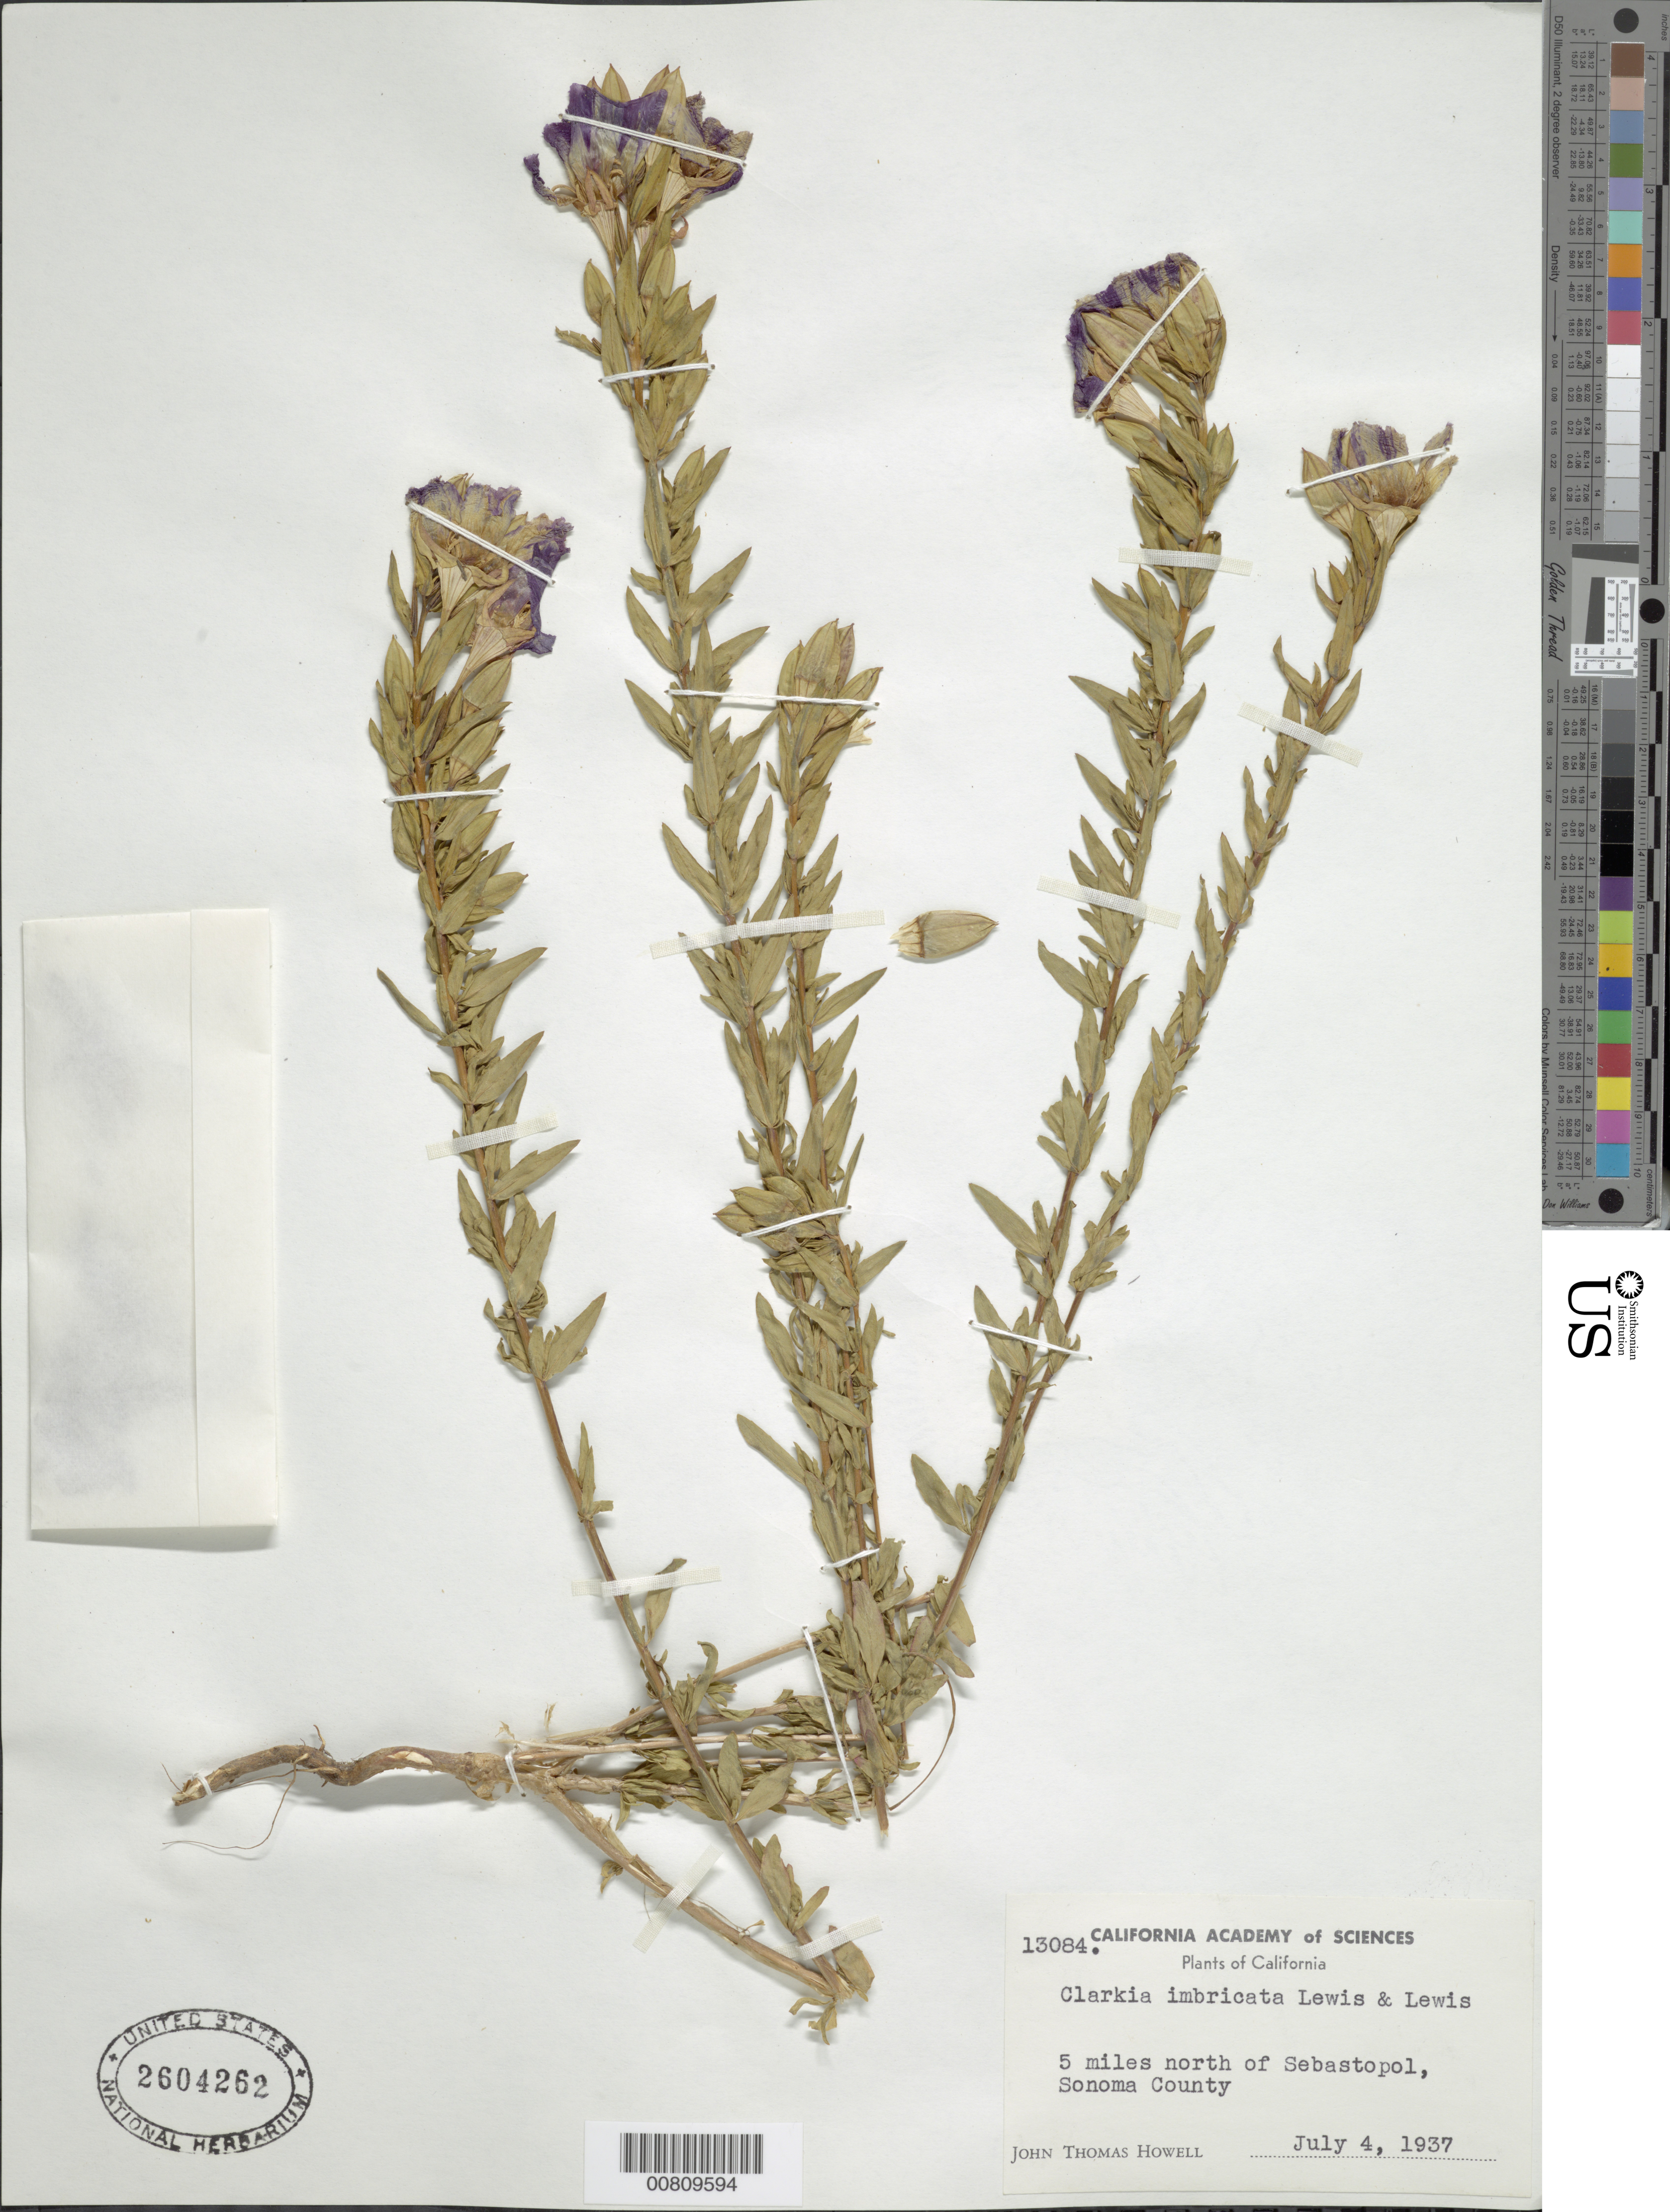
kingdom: Plantae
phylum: Tracheophyta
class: Magnoliopsida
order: Myrtales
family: Onagraceae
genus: Clarkia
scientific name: Clarkia imbricata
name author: F. H. Lewis & M.E. Lewis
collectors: J. T. Howell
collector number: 13084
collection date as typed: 04 Jul 1937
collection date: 1937-07-04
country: United States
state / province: California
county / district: Sonoma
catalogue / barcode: US 2604262